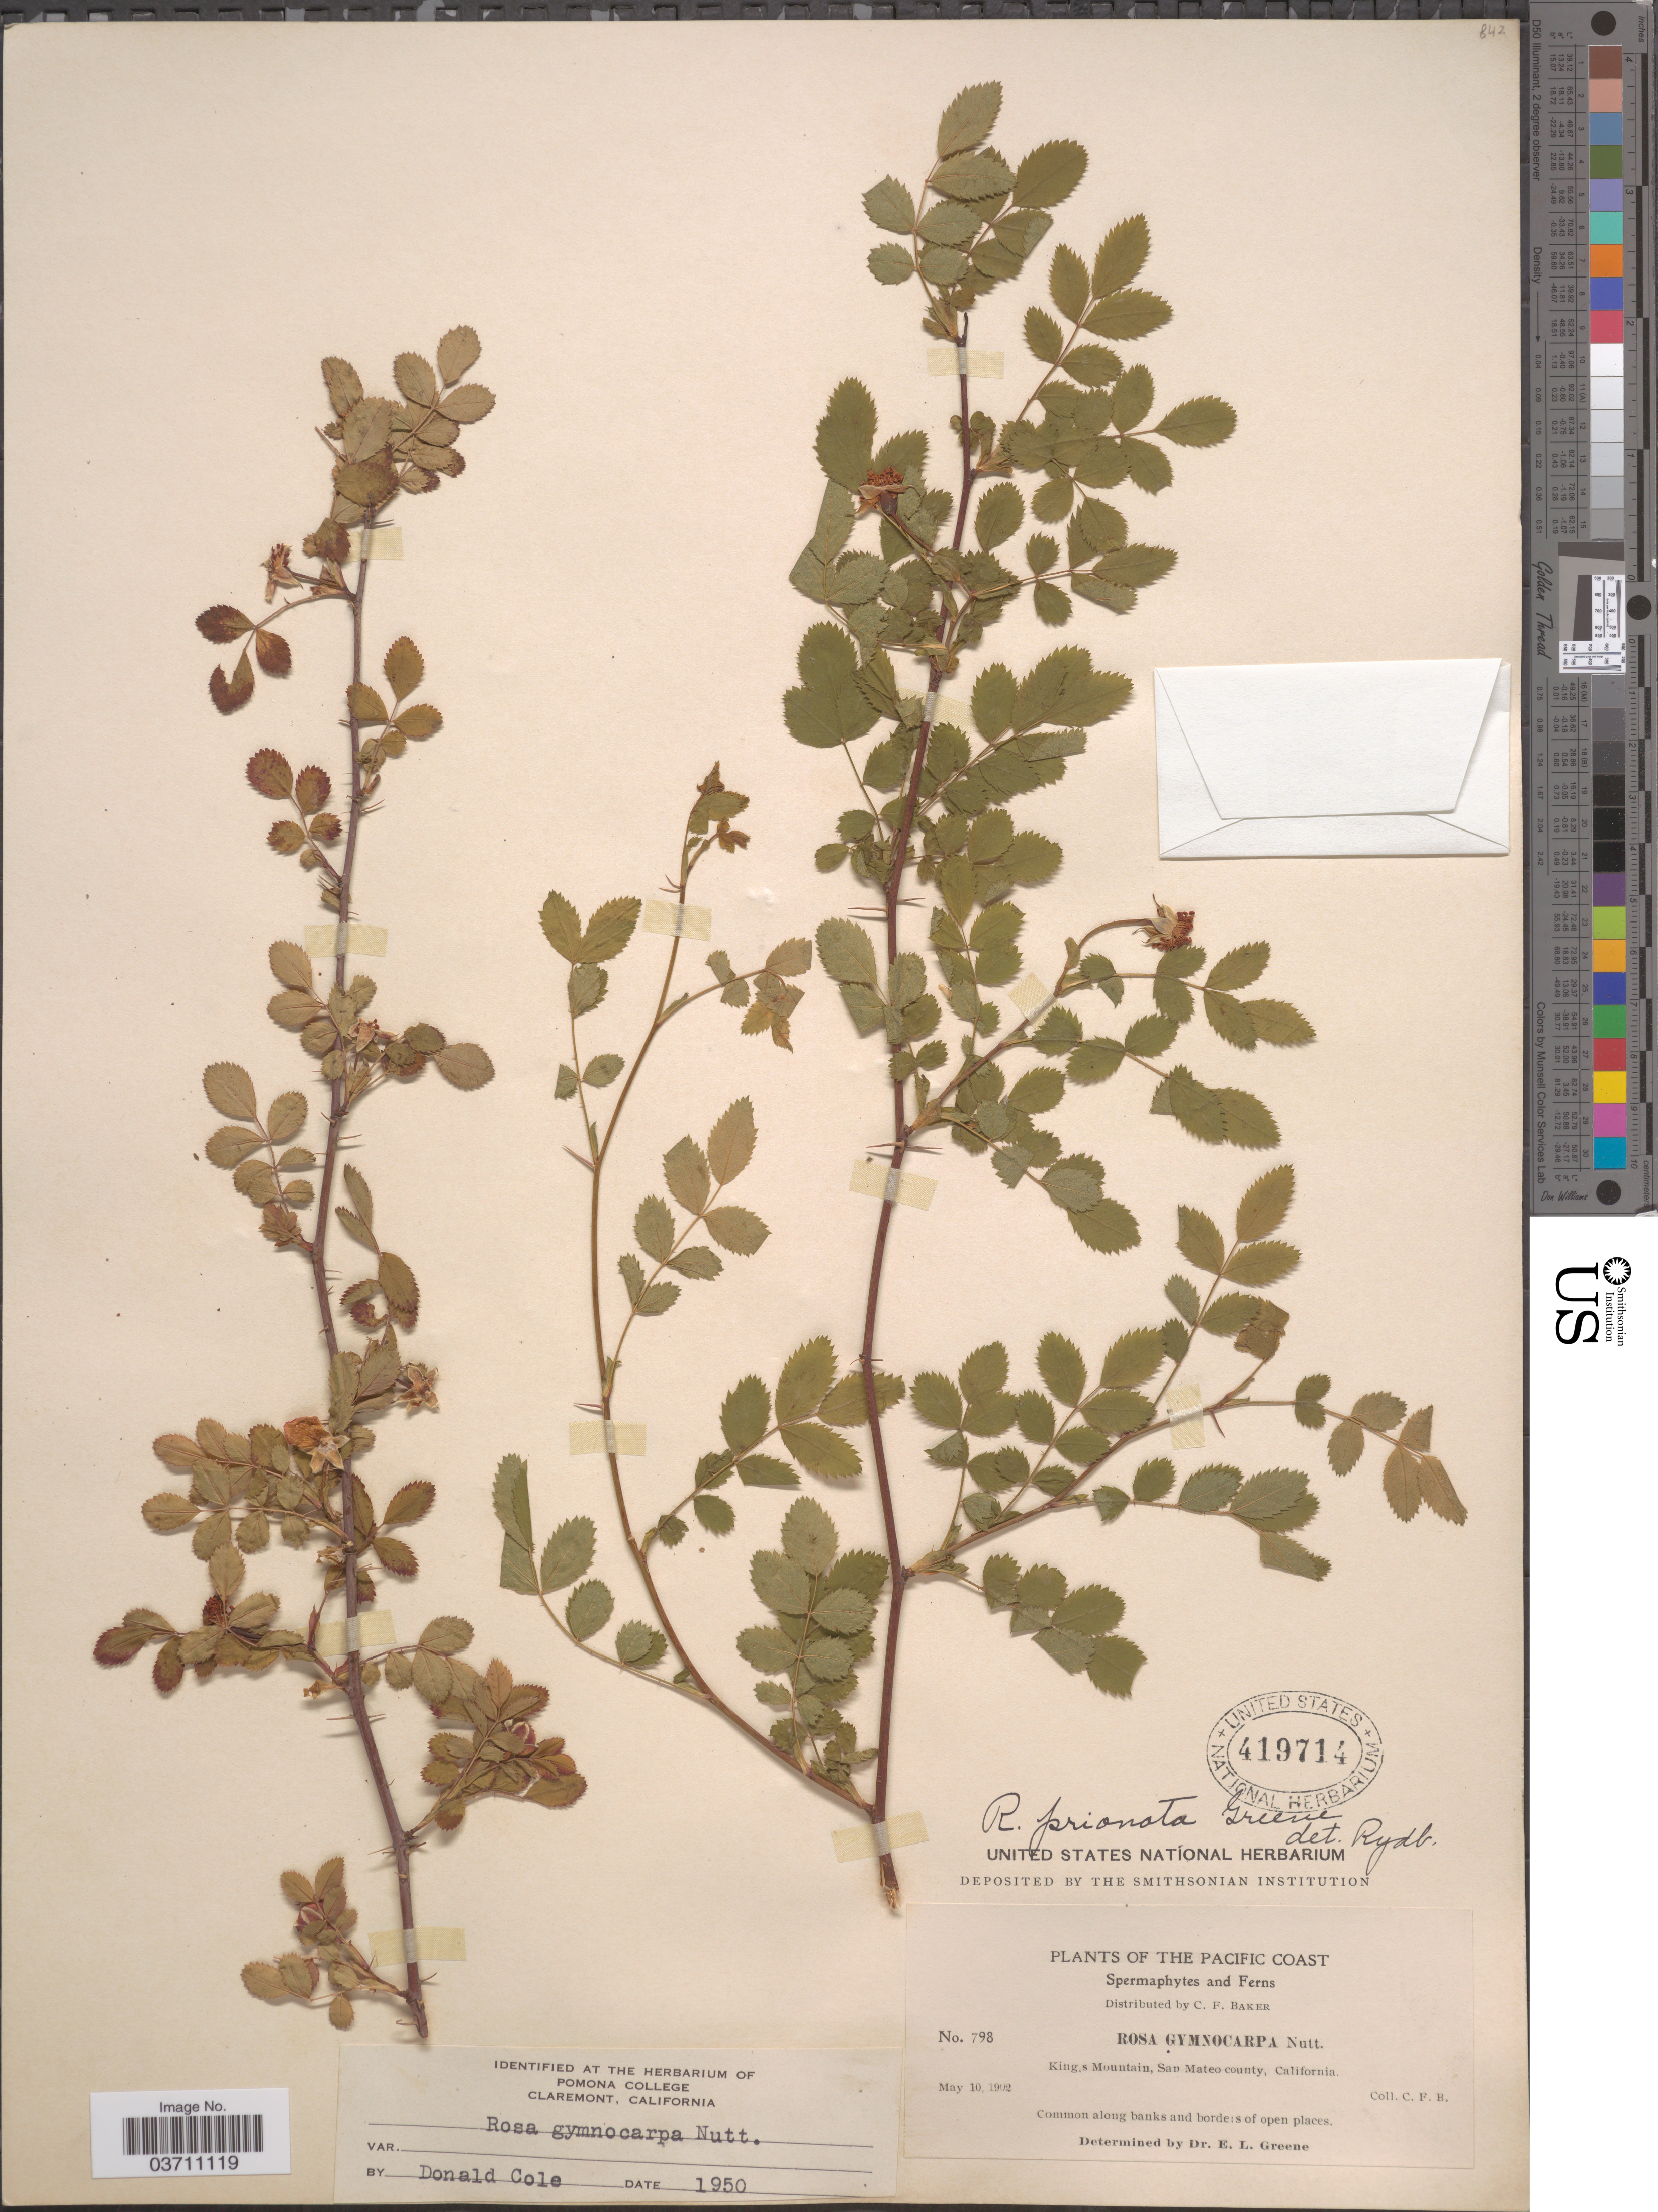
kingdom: Plantae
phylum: Tracheophyta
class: Magnoliopsida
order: Rosales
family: Rosaceae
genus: Rosa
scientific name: Rosa gymnocarpa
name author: Nutt.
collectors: C. F. Baker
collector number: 798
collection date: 1902-05-10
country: United States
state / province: California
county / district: San Mateo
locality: The Pacific Coast. King's Mountain, San Mateo county.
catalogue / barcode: US 419714